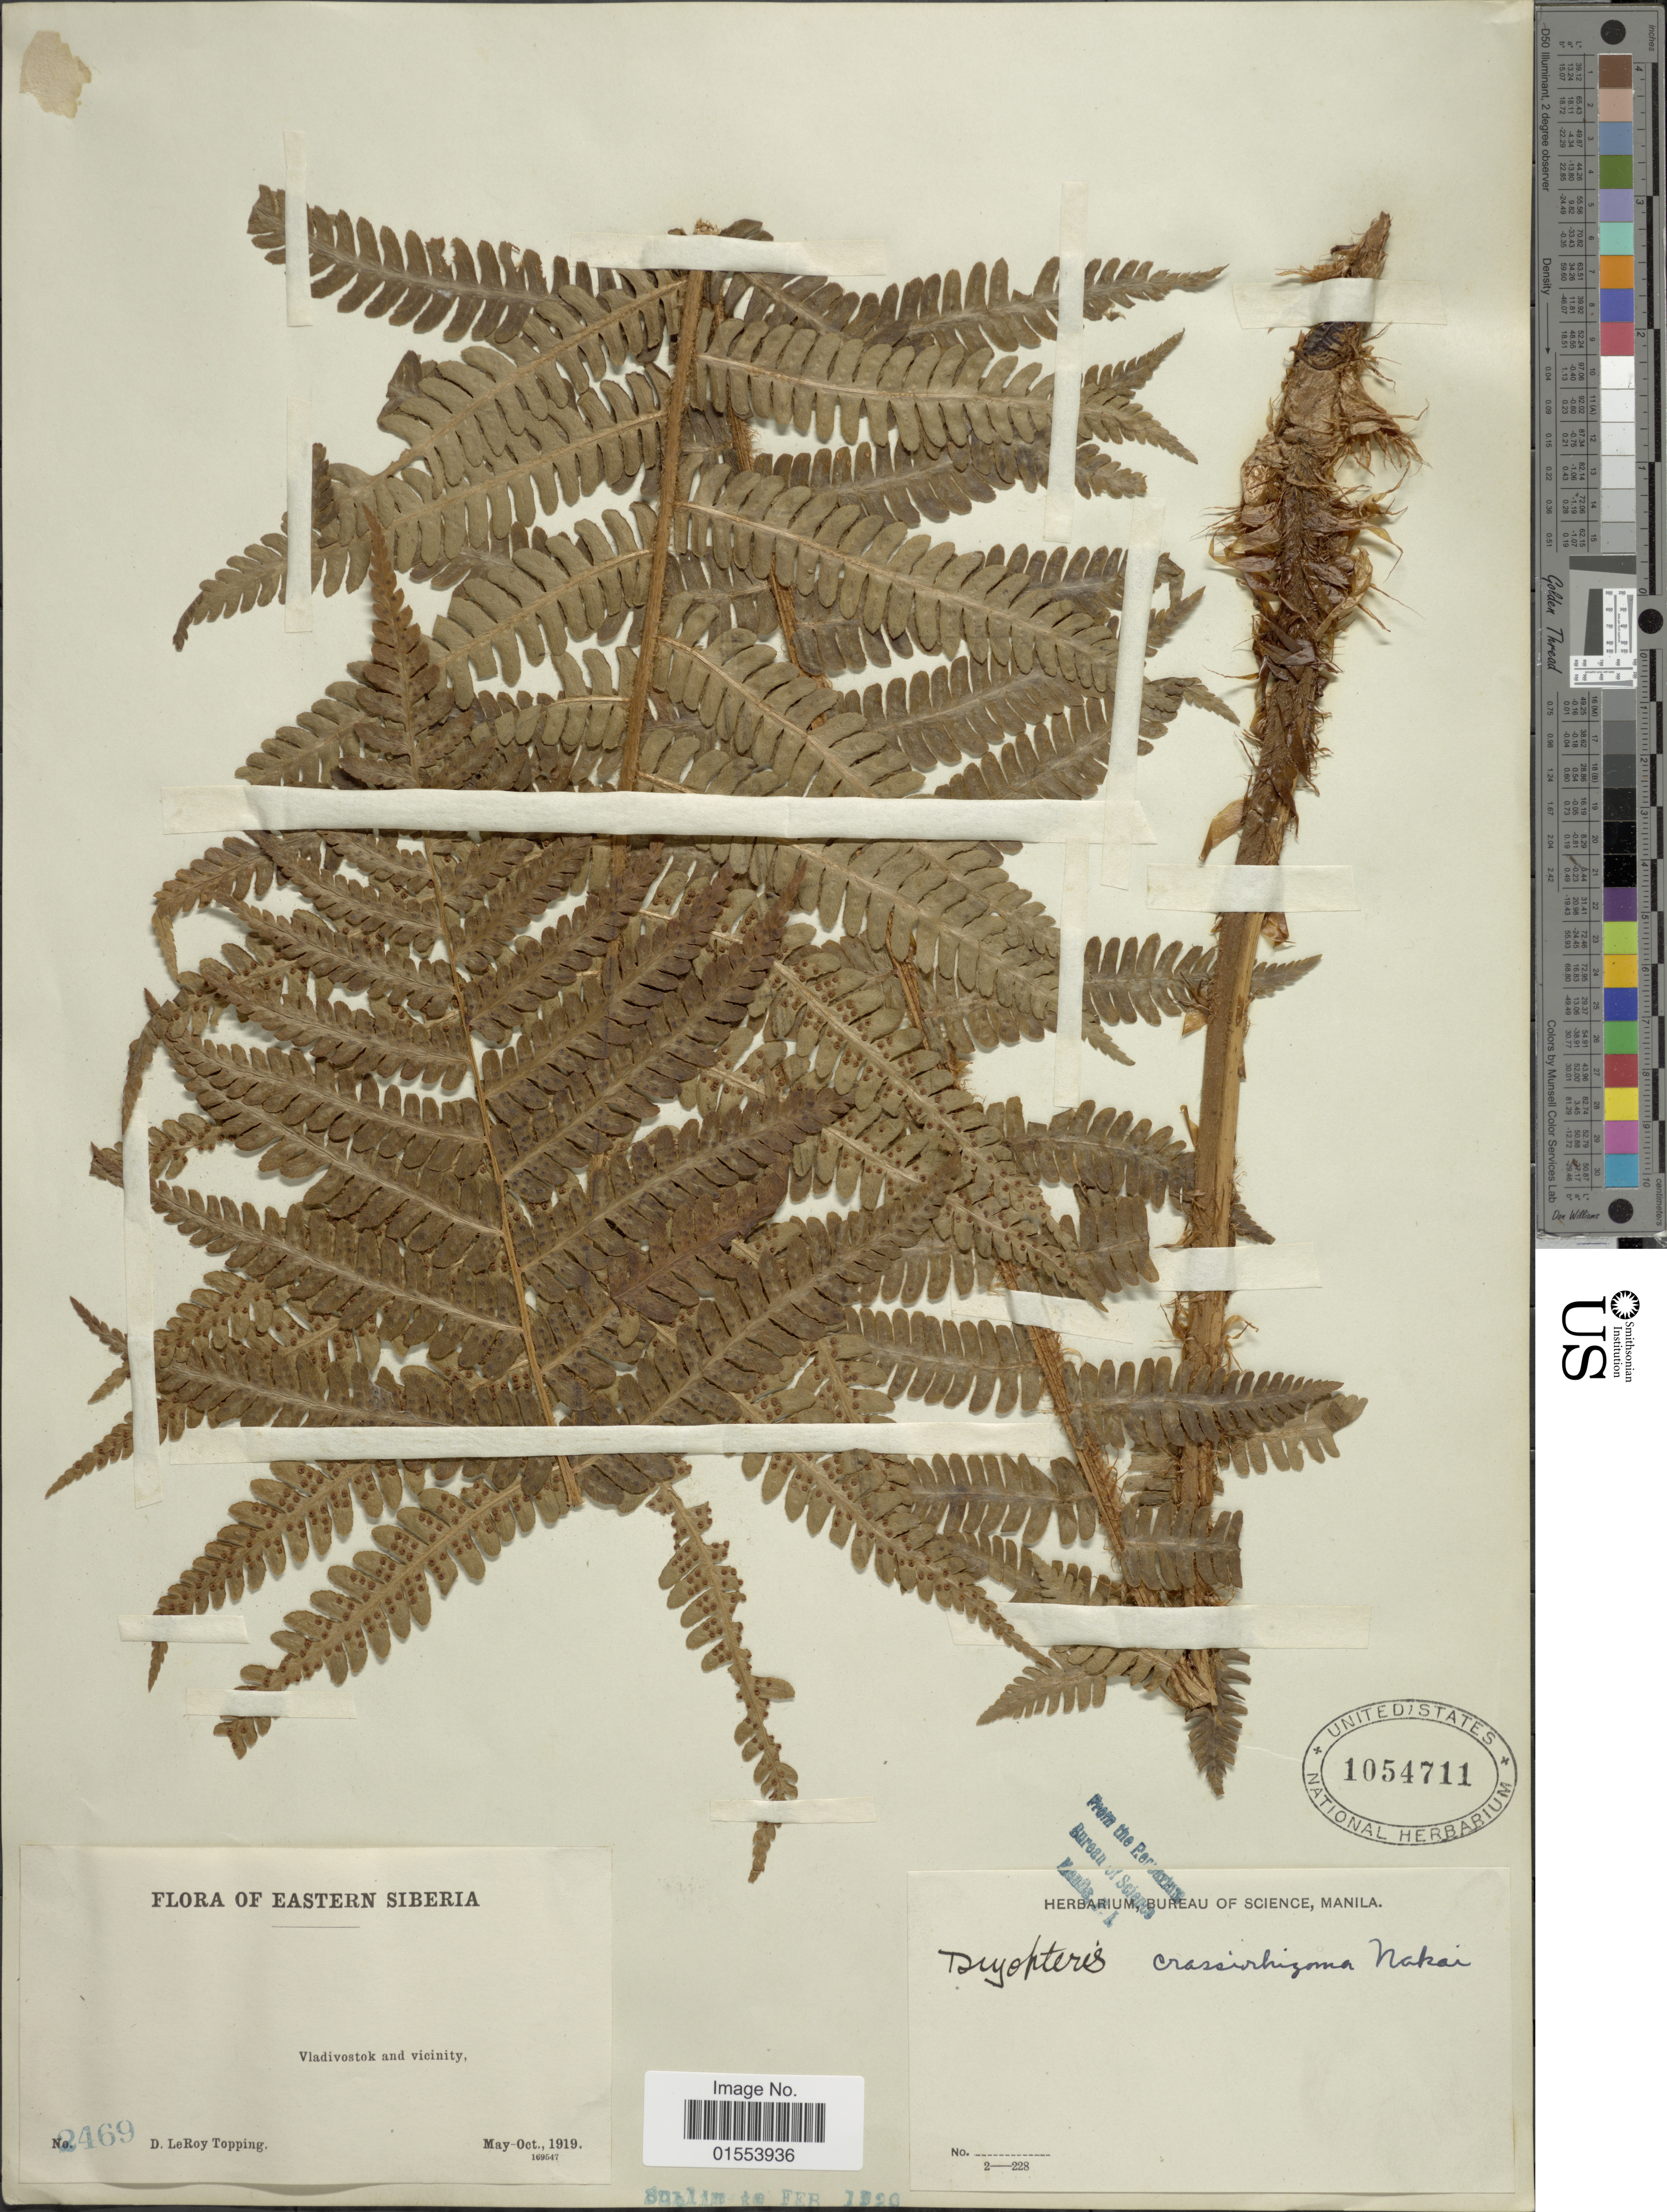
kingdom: Plantae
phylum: Tracheophyta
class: Polypodiopsida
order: Polypodiales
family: Dryopteridaceae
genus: Dryopteris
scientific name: Dryopteris crassirhizoma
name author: Nakai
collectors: D. L. Topping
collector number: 2469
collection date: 1919-05/1919-10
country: Russian Federation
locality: Eastern Siberia. Vladivostok and vicinity.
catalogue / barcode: US 1054711